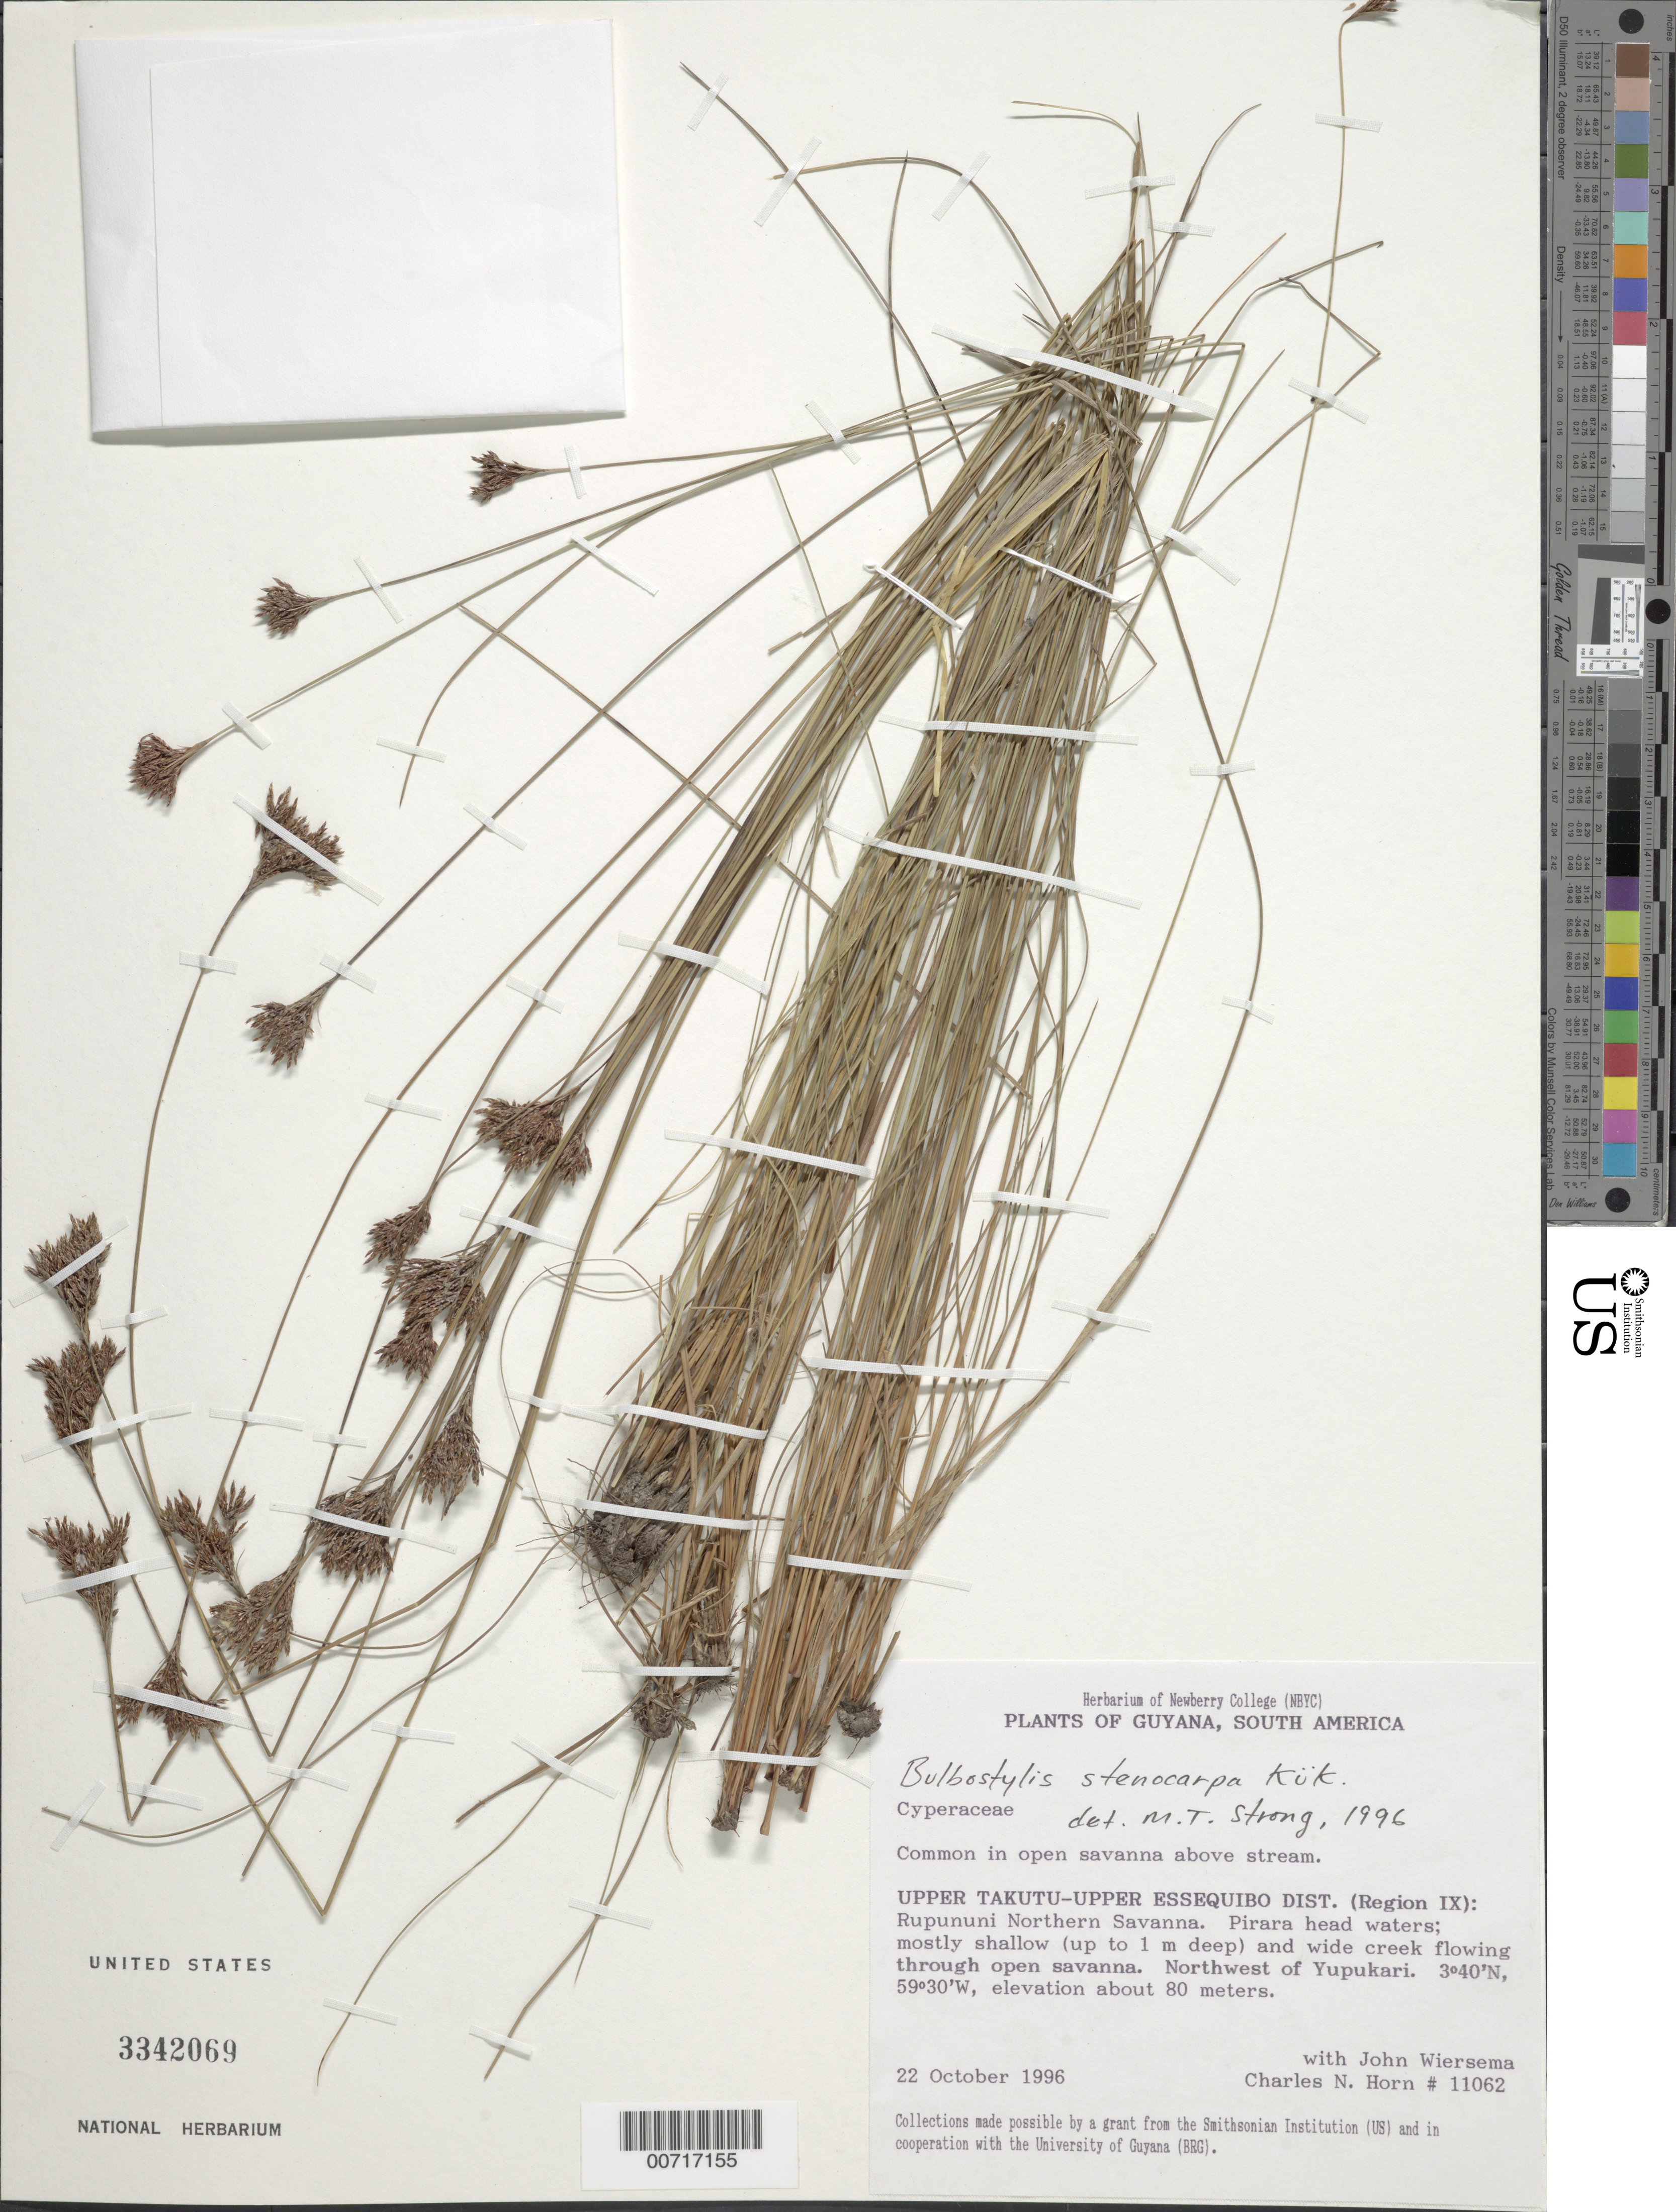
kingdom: Plantae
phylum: Tracheophyta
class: Liliopsida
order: Poales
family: Cyperaceae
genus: Bulbostylis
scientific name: Bulbostylis stenocarpa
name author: Kük.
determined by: Strong, M. T., (US), Smithsonian Institution - National Museum of Natural History (UNITED STATES)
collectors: C. N. Horn & J. H. Wiersema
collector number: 11062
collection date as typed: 22-Oct-96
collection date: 1996-10-22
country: Guyana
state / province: U. Takutu-U. Essequibo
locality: Rupununi Northern Savanna, Pirara headwaters; NW of Yupukari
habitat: Open savanna above stream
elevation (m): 80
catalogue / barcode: US 3342069